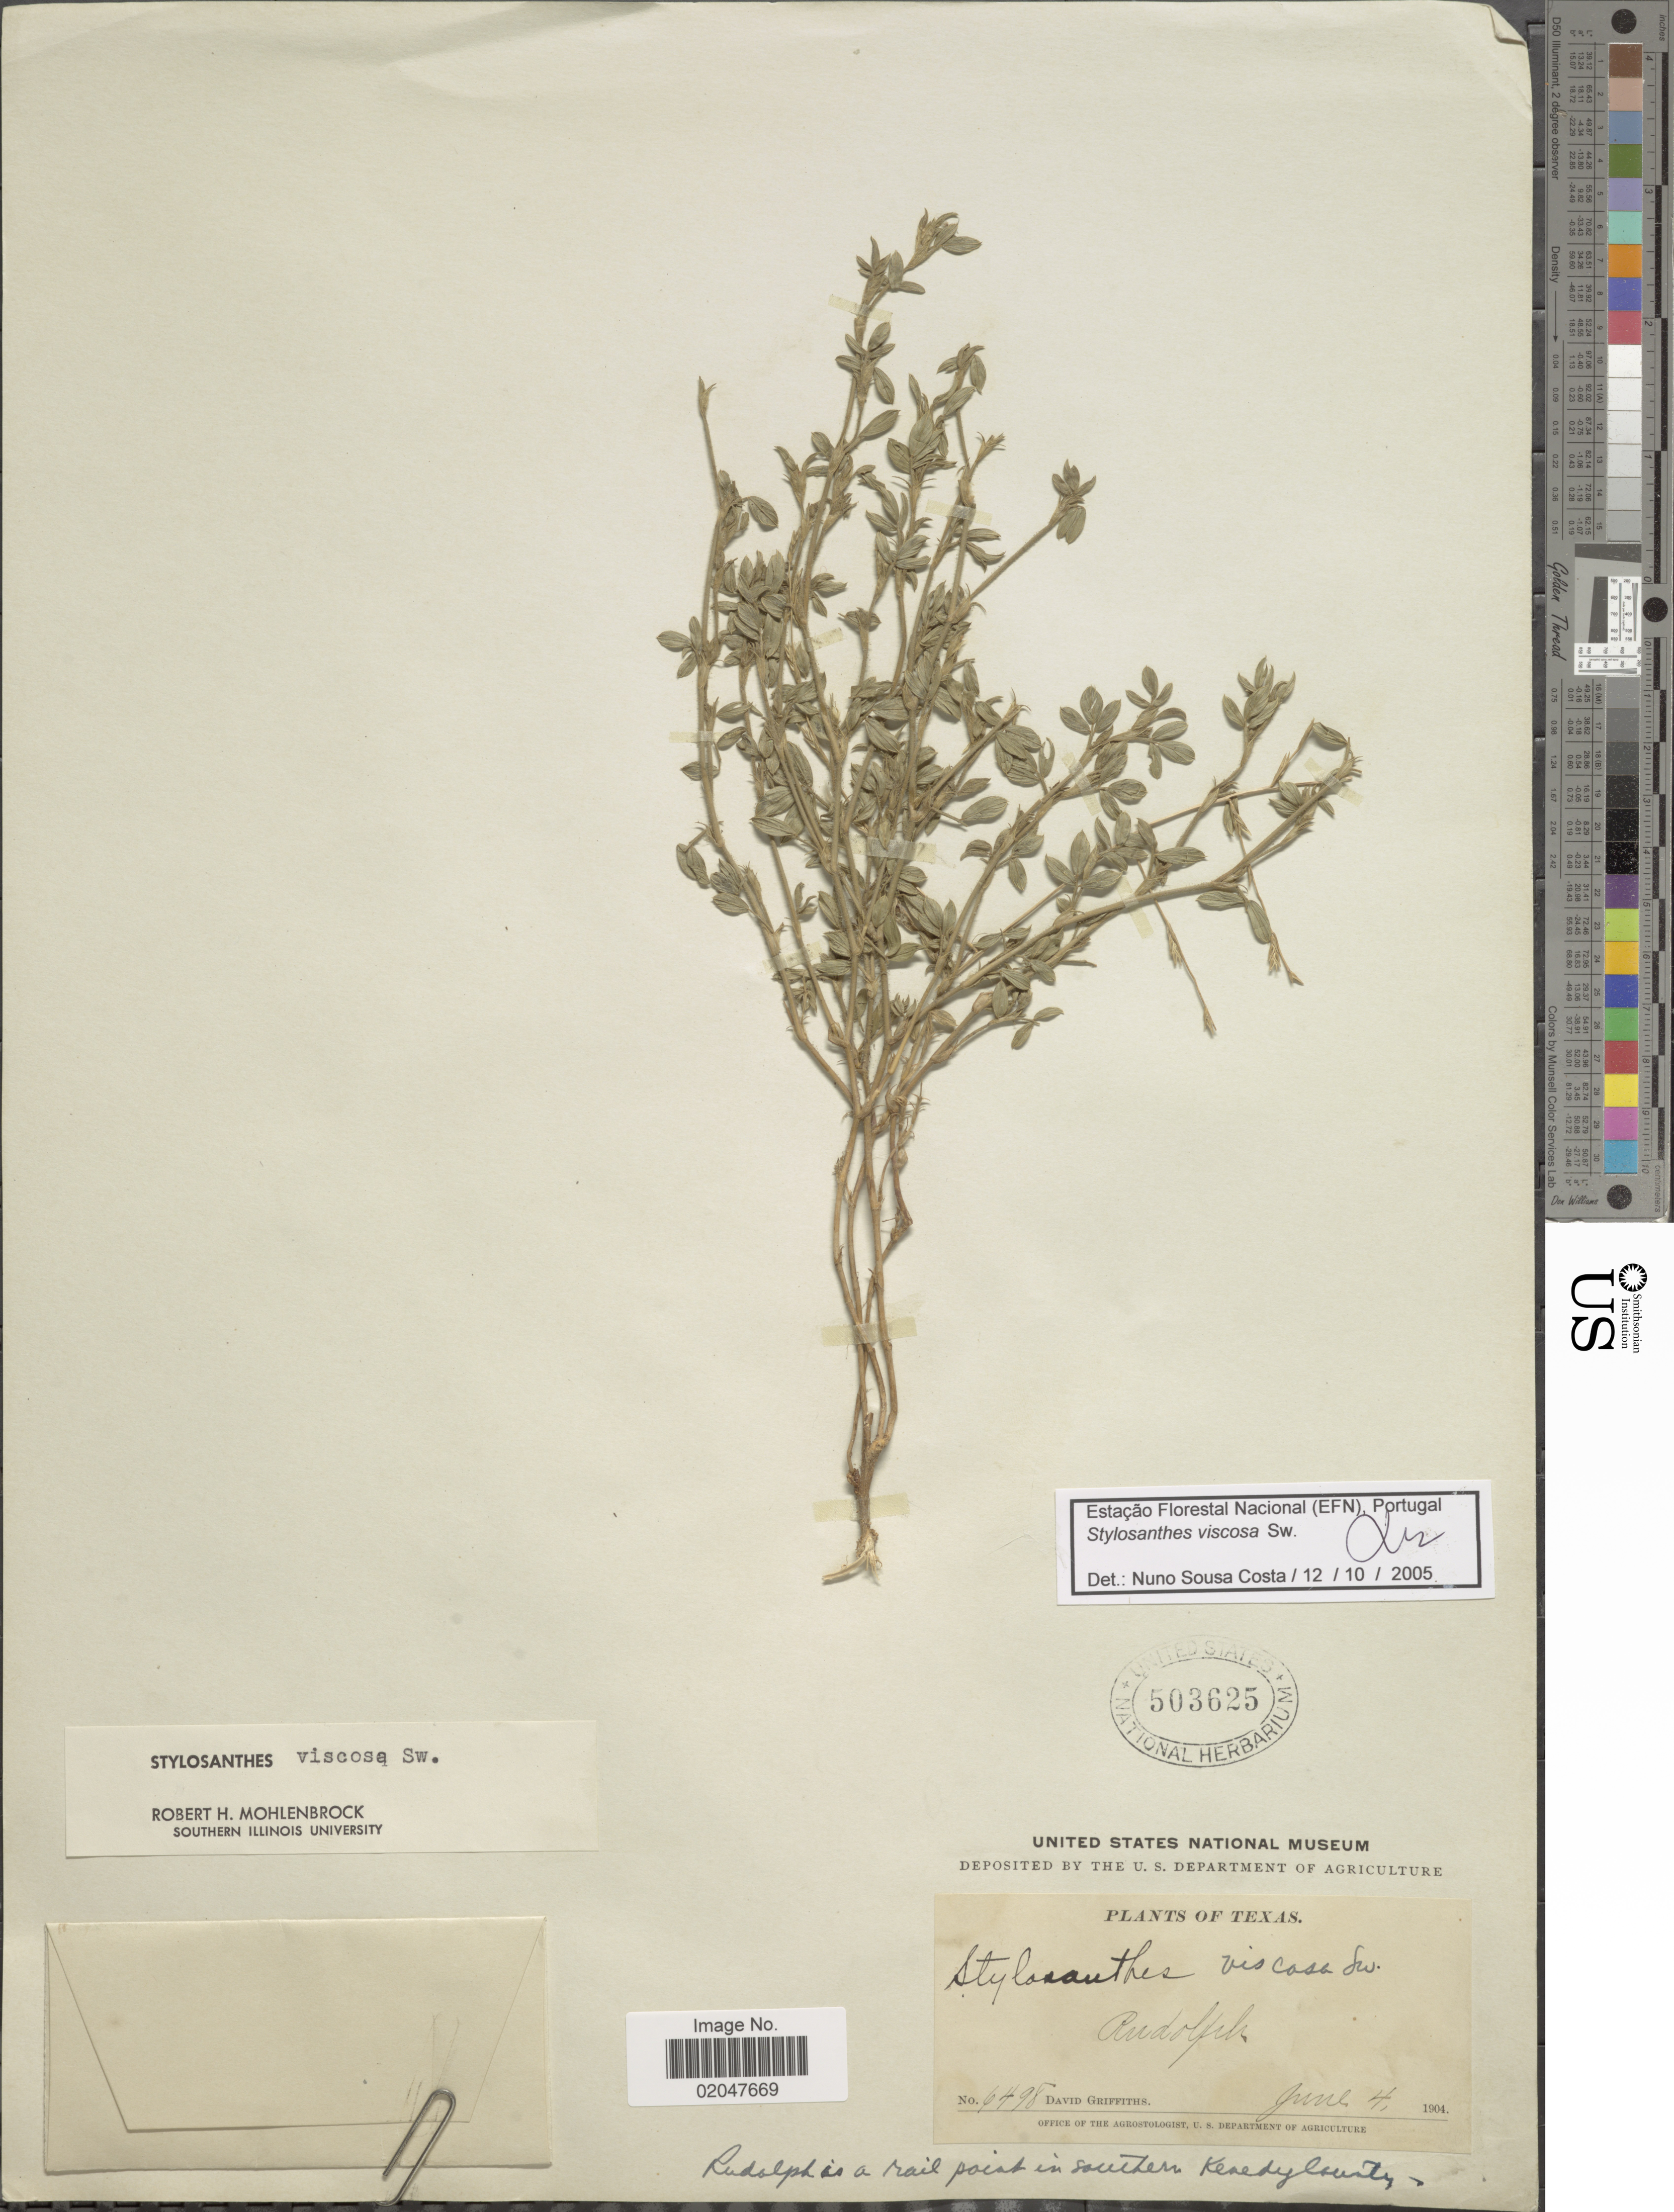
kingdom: Plantae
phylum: Tracheophyta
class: Magnoliopsida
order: Fabales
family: Fabaceae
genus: Stylosanthes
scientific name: Stylosanthes viscosa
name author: Sw.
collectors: D. Griffiths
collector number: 6498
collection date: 1904-06-04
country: United States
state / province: Texas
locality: Rudolph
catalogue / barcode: US 503625